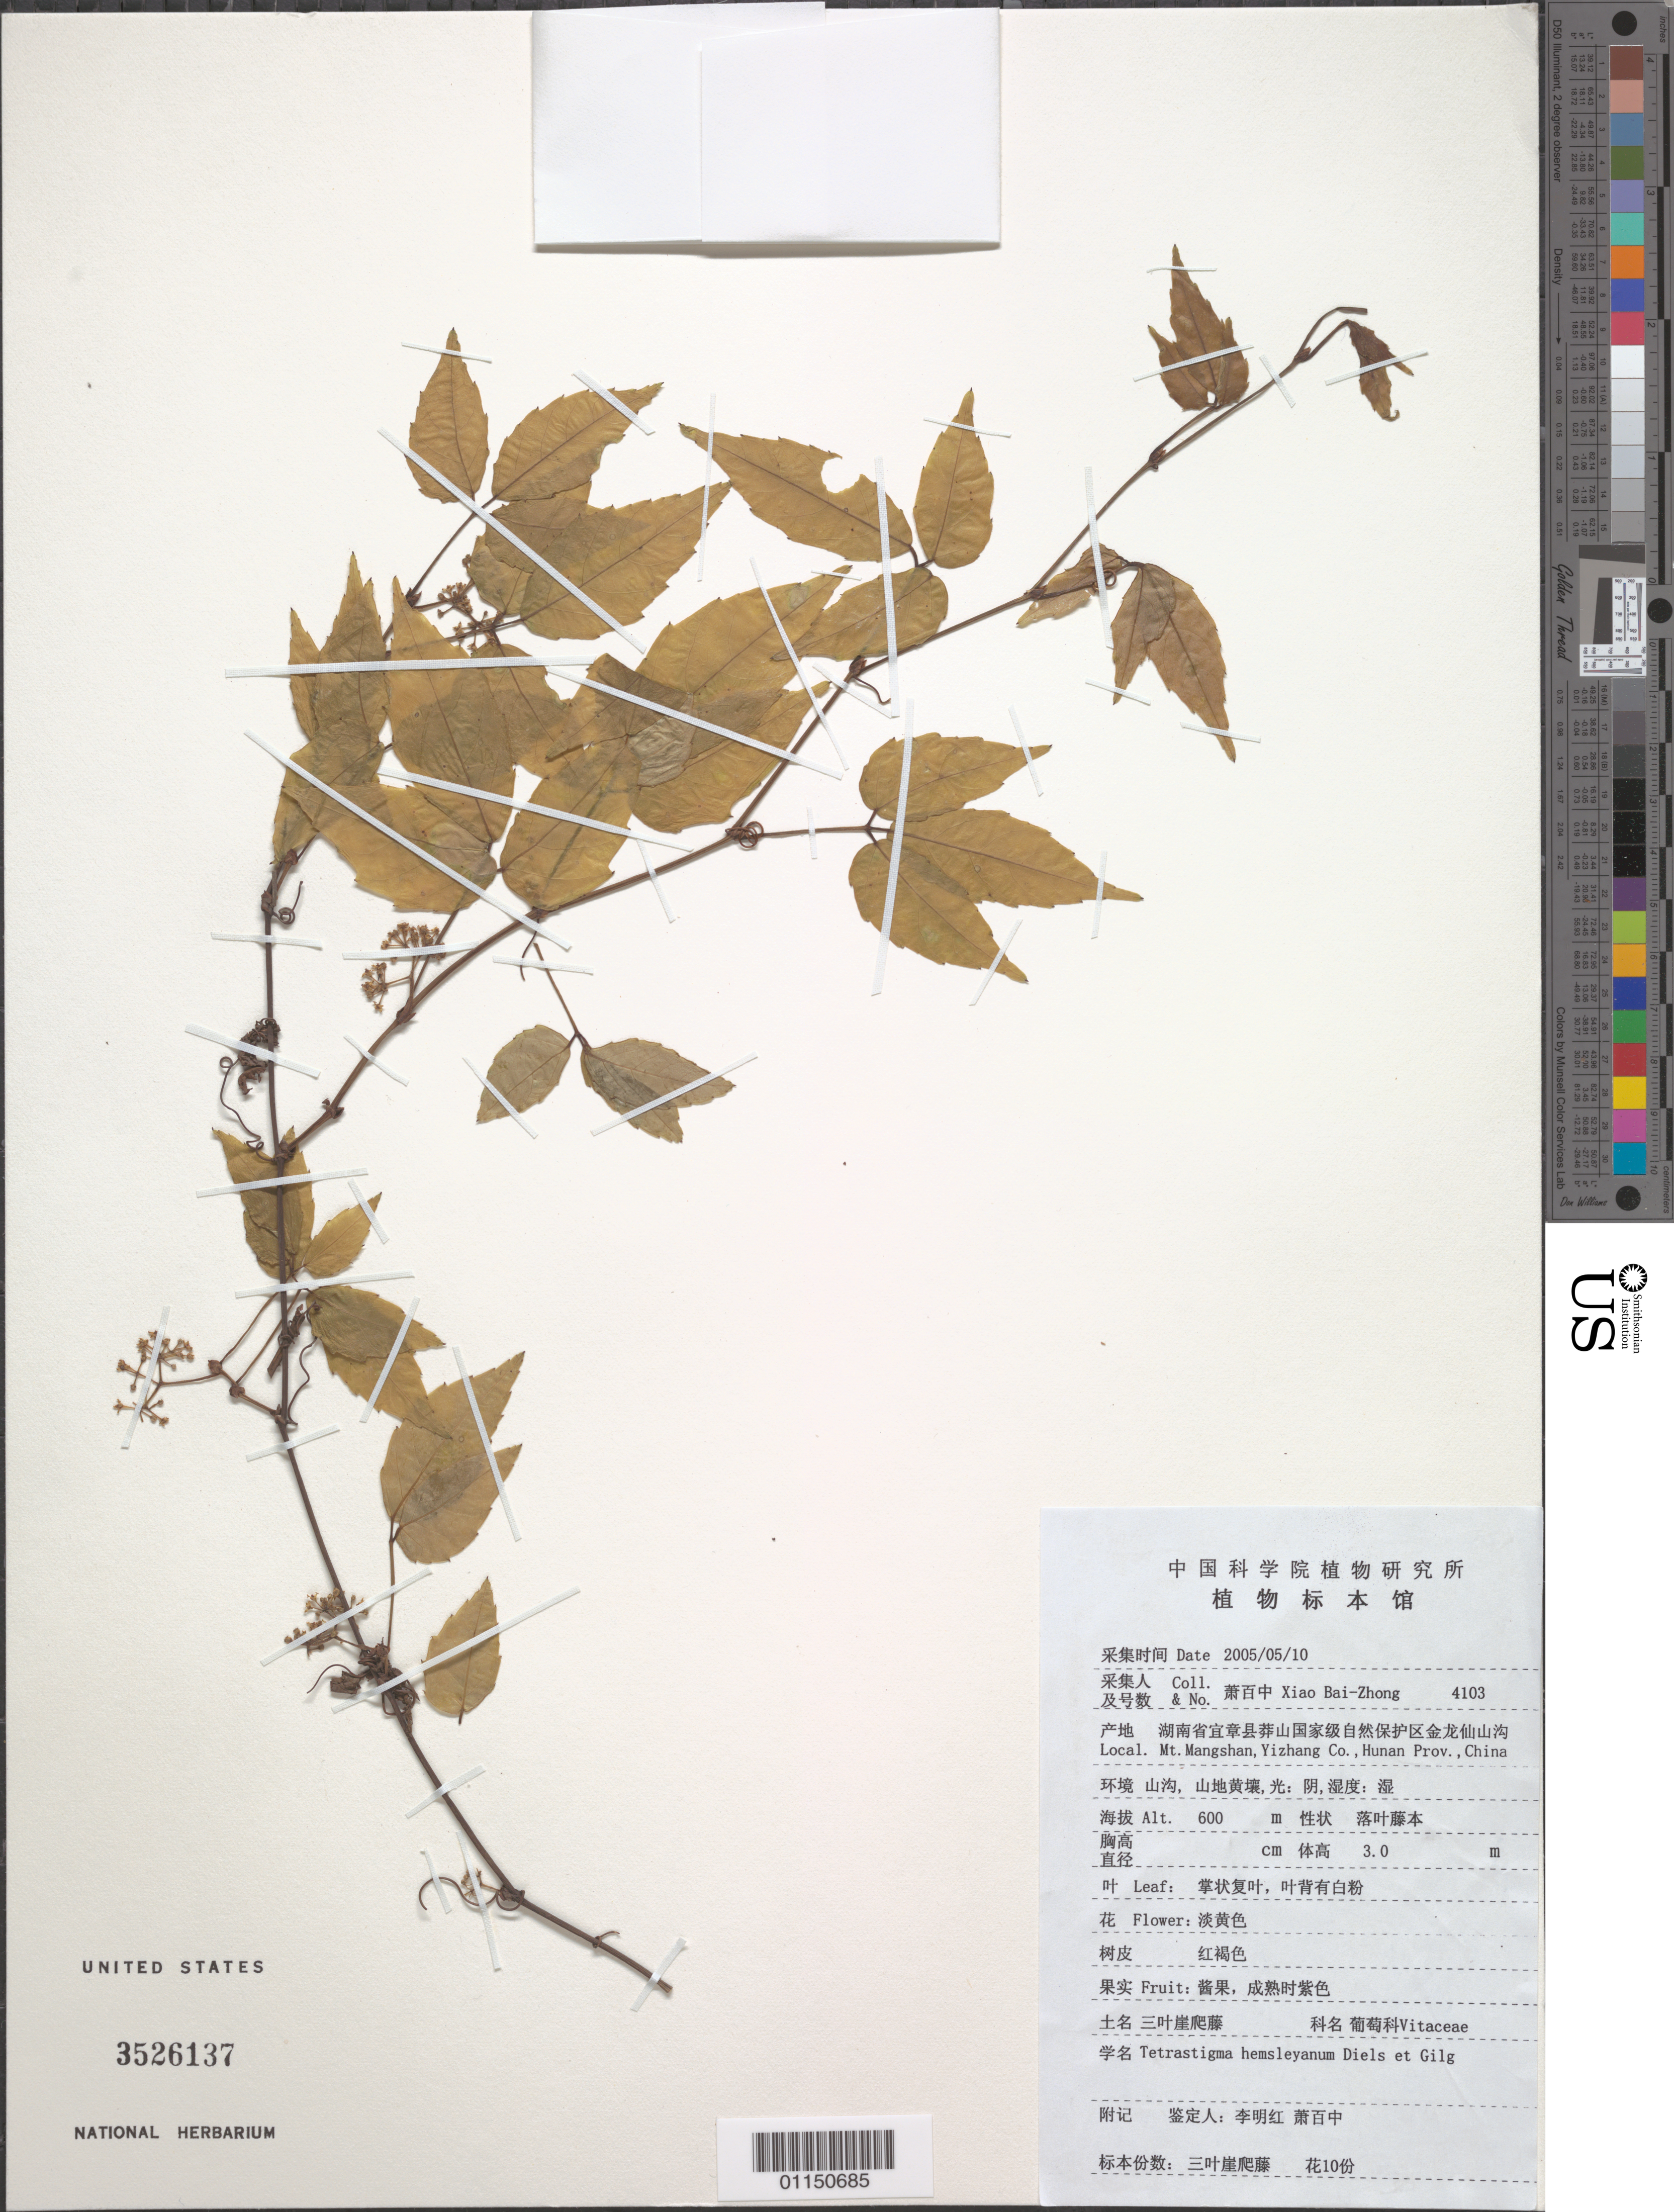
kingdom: Plantae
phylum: Tracheophyta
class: Magnoliopsida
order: Vitales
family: Vitaceae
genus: Tetrastigma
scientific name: Tetrastigma hemsleyanum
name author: Diels & Gilg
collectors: B. Z. Xiao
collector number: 4103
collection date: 2005-05-10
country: China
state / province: Hunan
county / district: Yizhang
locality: Mt Mangshan.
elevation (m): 600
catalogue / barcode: US 3526137